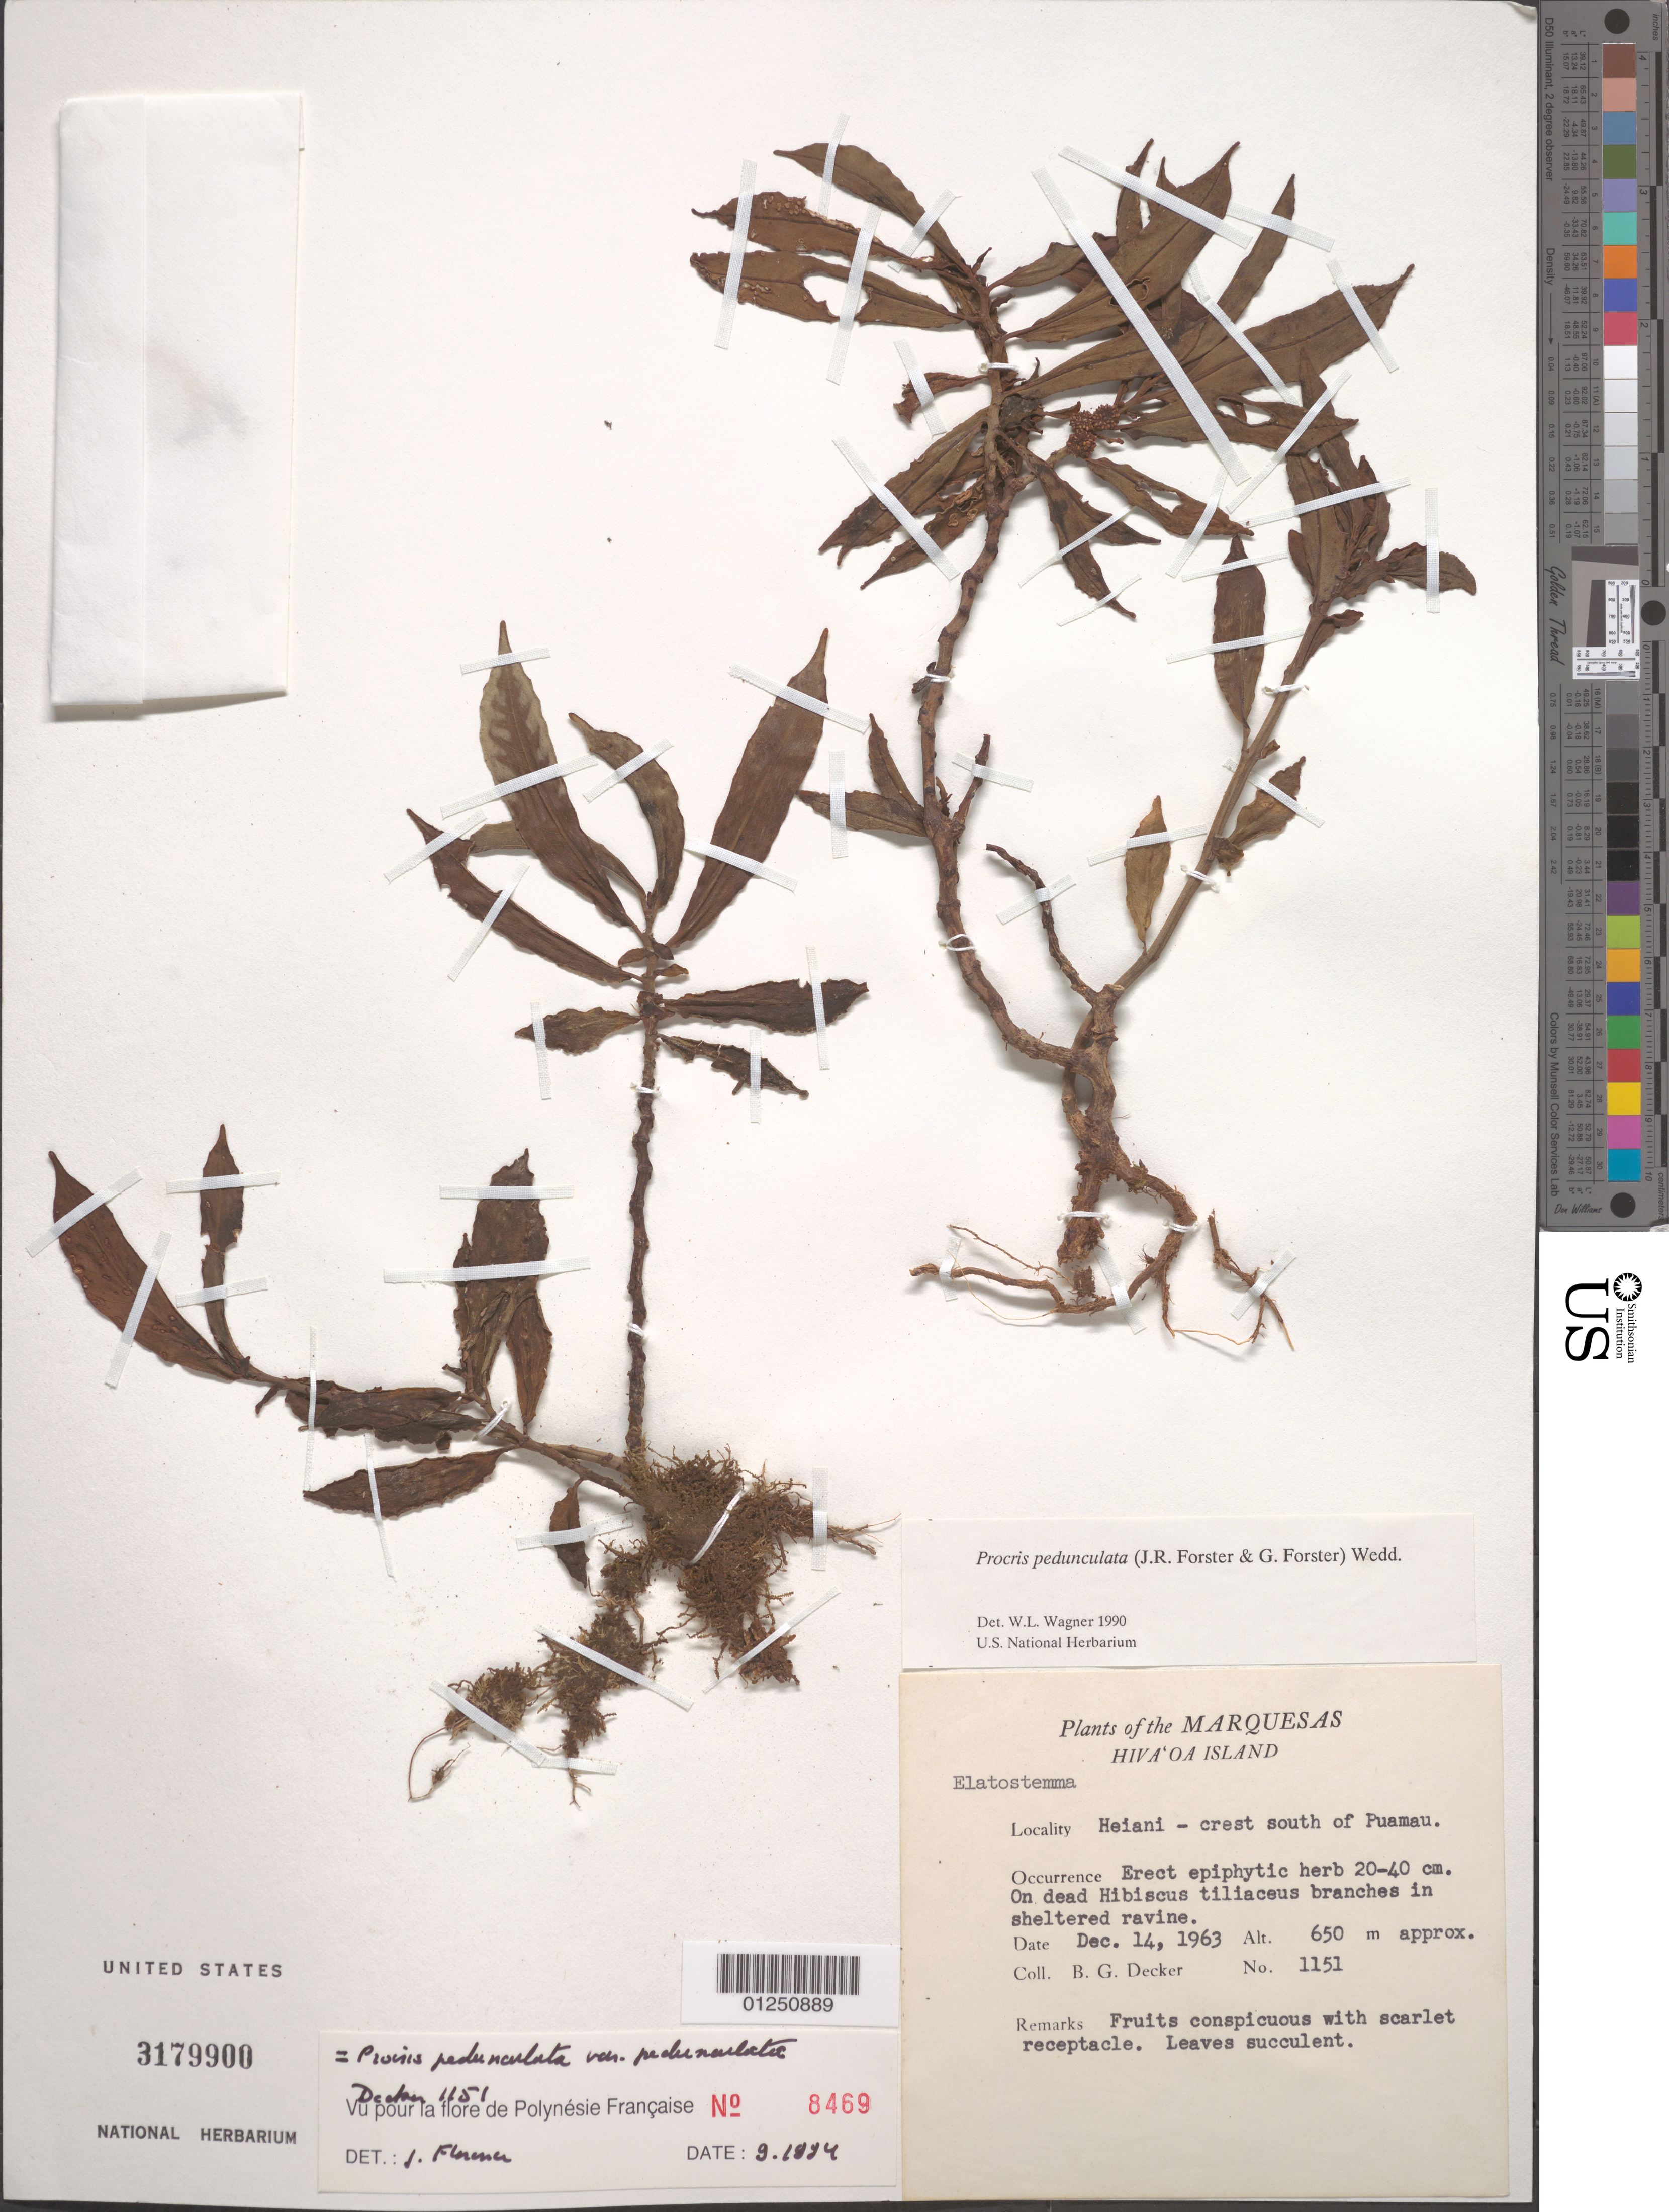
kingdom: Plantae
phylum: Tracheophyta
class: Magnoliopsida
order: Rosales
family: Urticaceae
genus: Procris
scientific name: Procris pedunculata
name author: (J.R. Forst. & G. Forst.) Wedd.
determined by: Florence, J.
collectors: B. G. Decker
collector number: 1151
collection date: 1963-12-14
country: French Polynesia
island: Hiva Oa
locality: Heiani, crest S of Puamau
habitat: Erect epiphytic herb, on dead Hibiscus tiliaceus branches in sheltered ravine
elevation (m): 650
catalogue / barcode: US 3179900